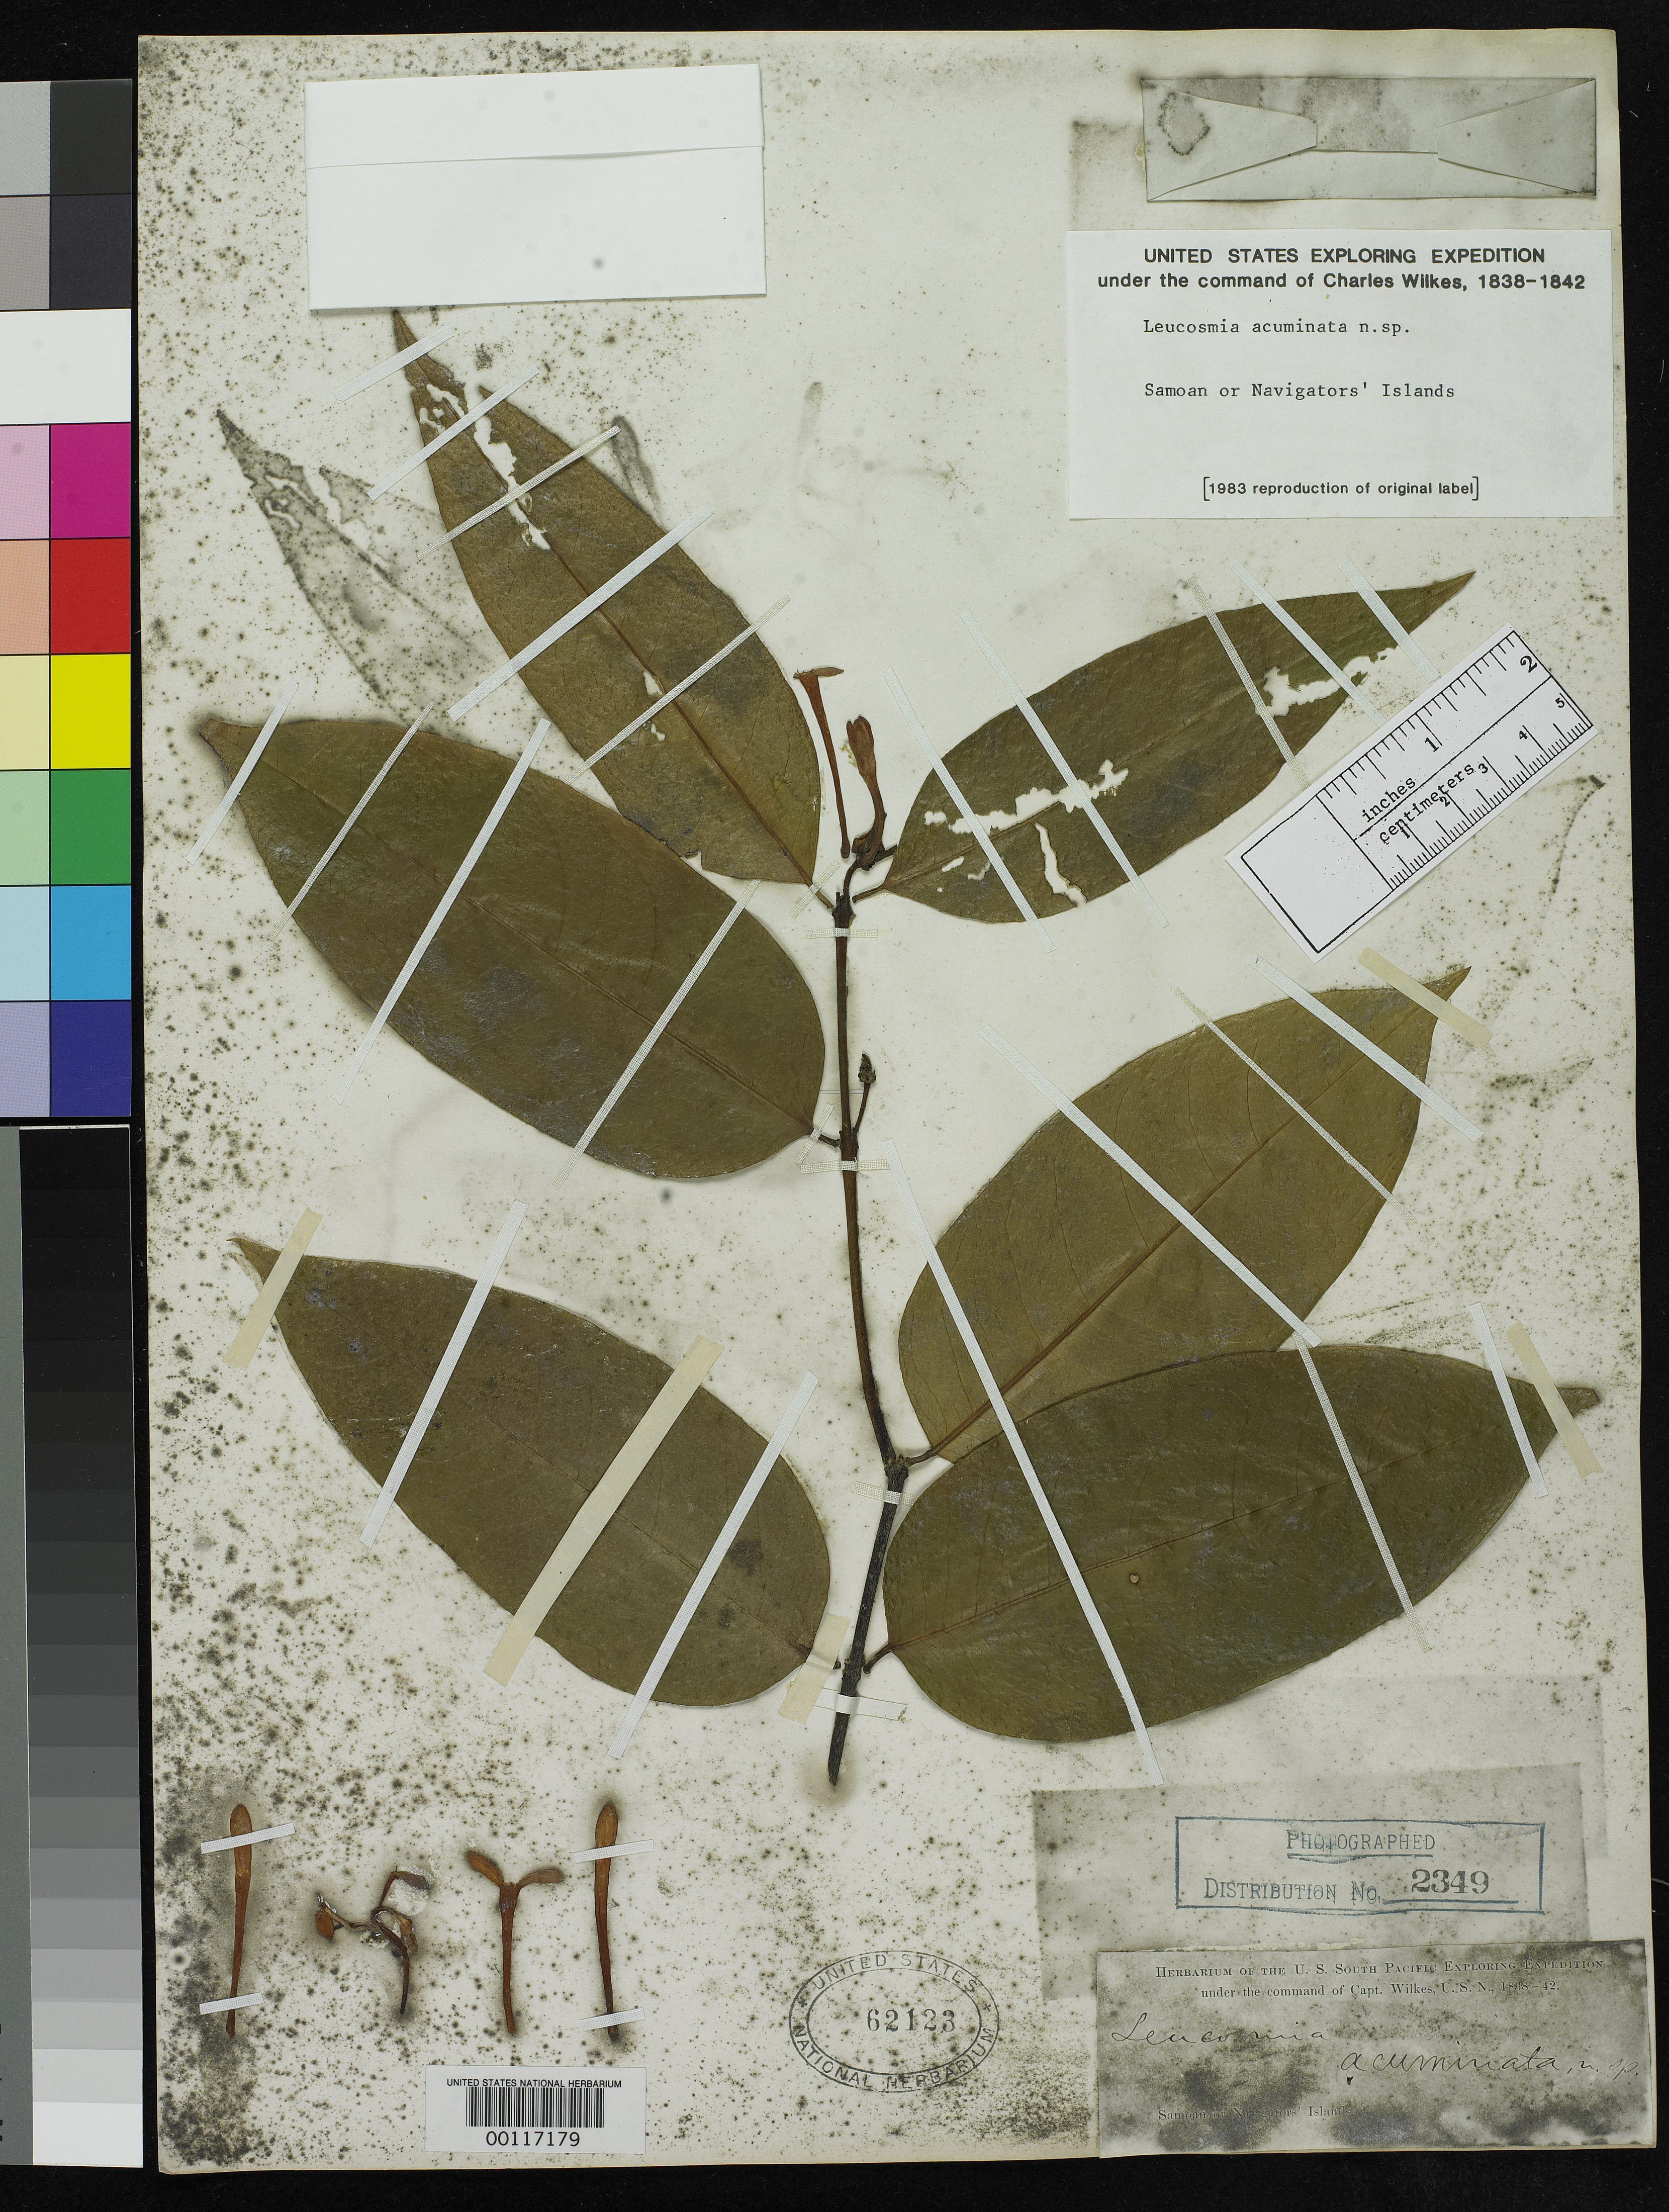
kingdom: Plantae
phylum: Tracheophyta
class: Magnoliopsida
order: Malvales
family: Thymelaeaceae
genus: Leucosmia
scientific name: Leucosmia acuminata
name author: A. Gray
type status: Type Collection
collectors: Wilkes Explor. Exped.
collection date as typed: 1838 to -- --- 1842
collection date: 1838/1842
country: American Samoa / Samoa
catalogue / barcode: US 62123